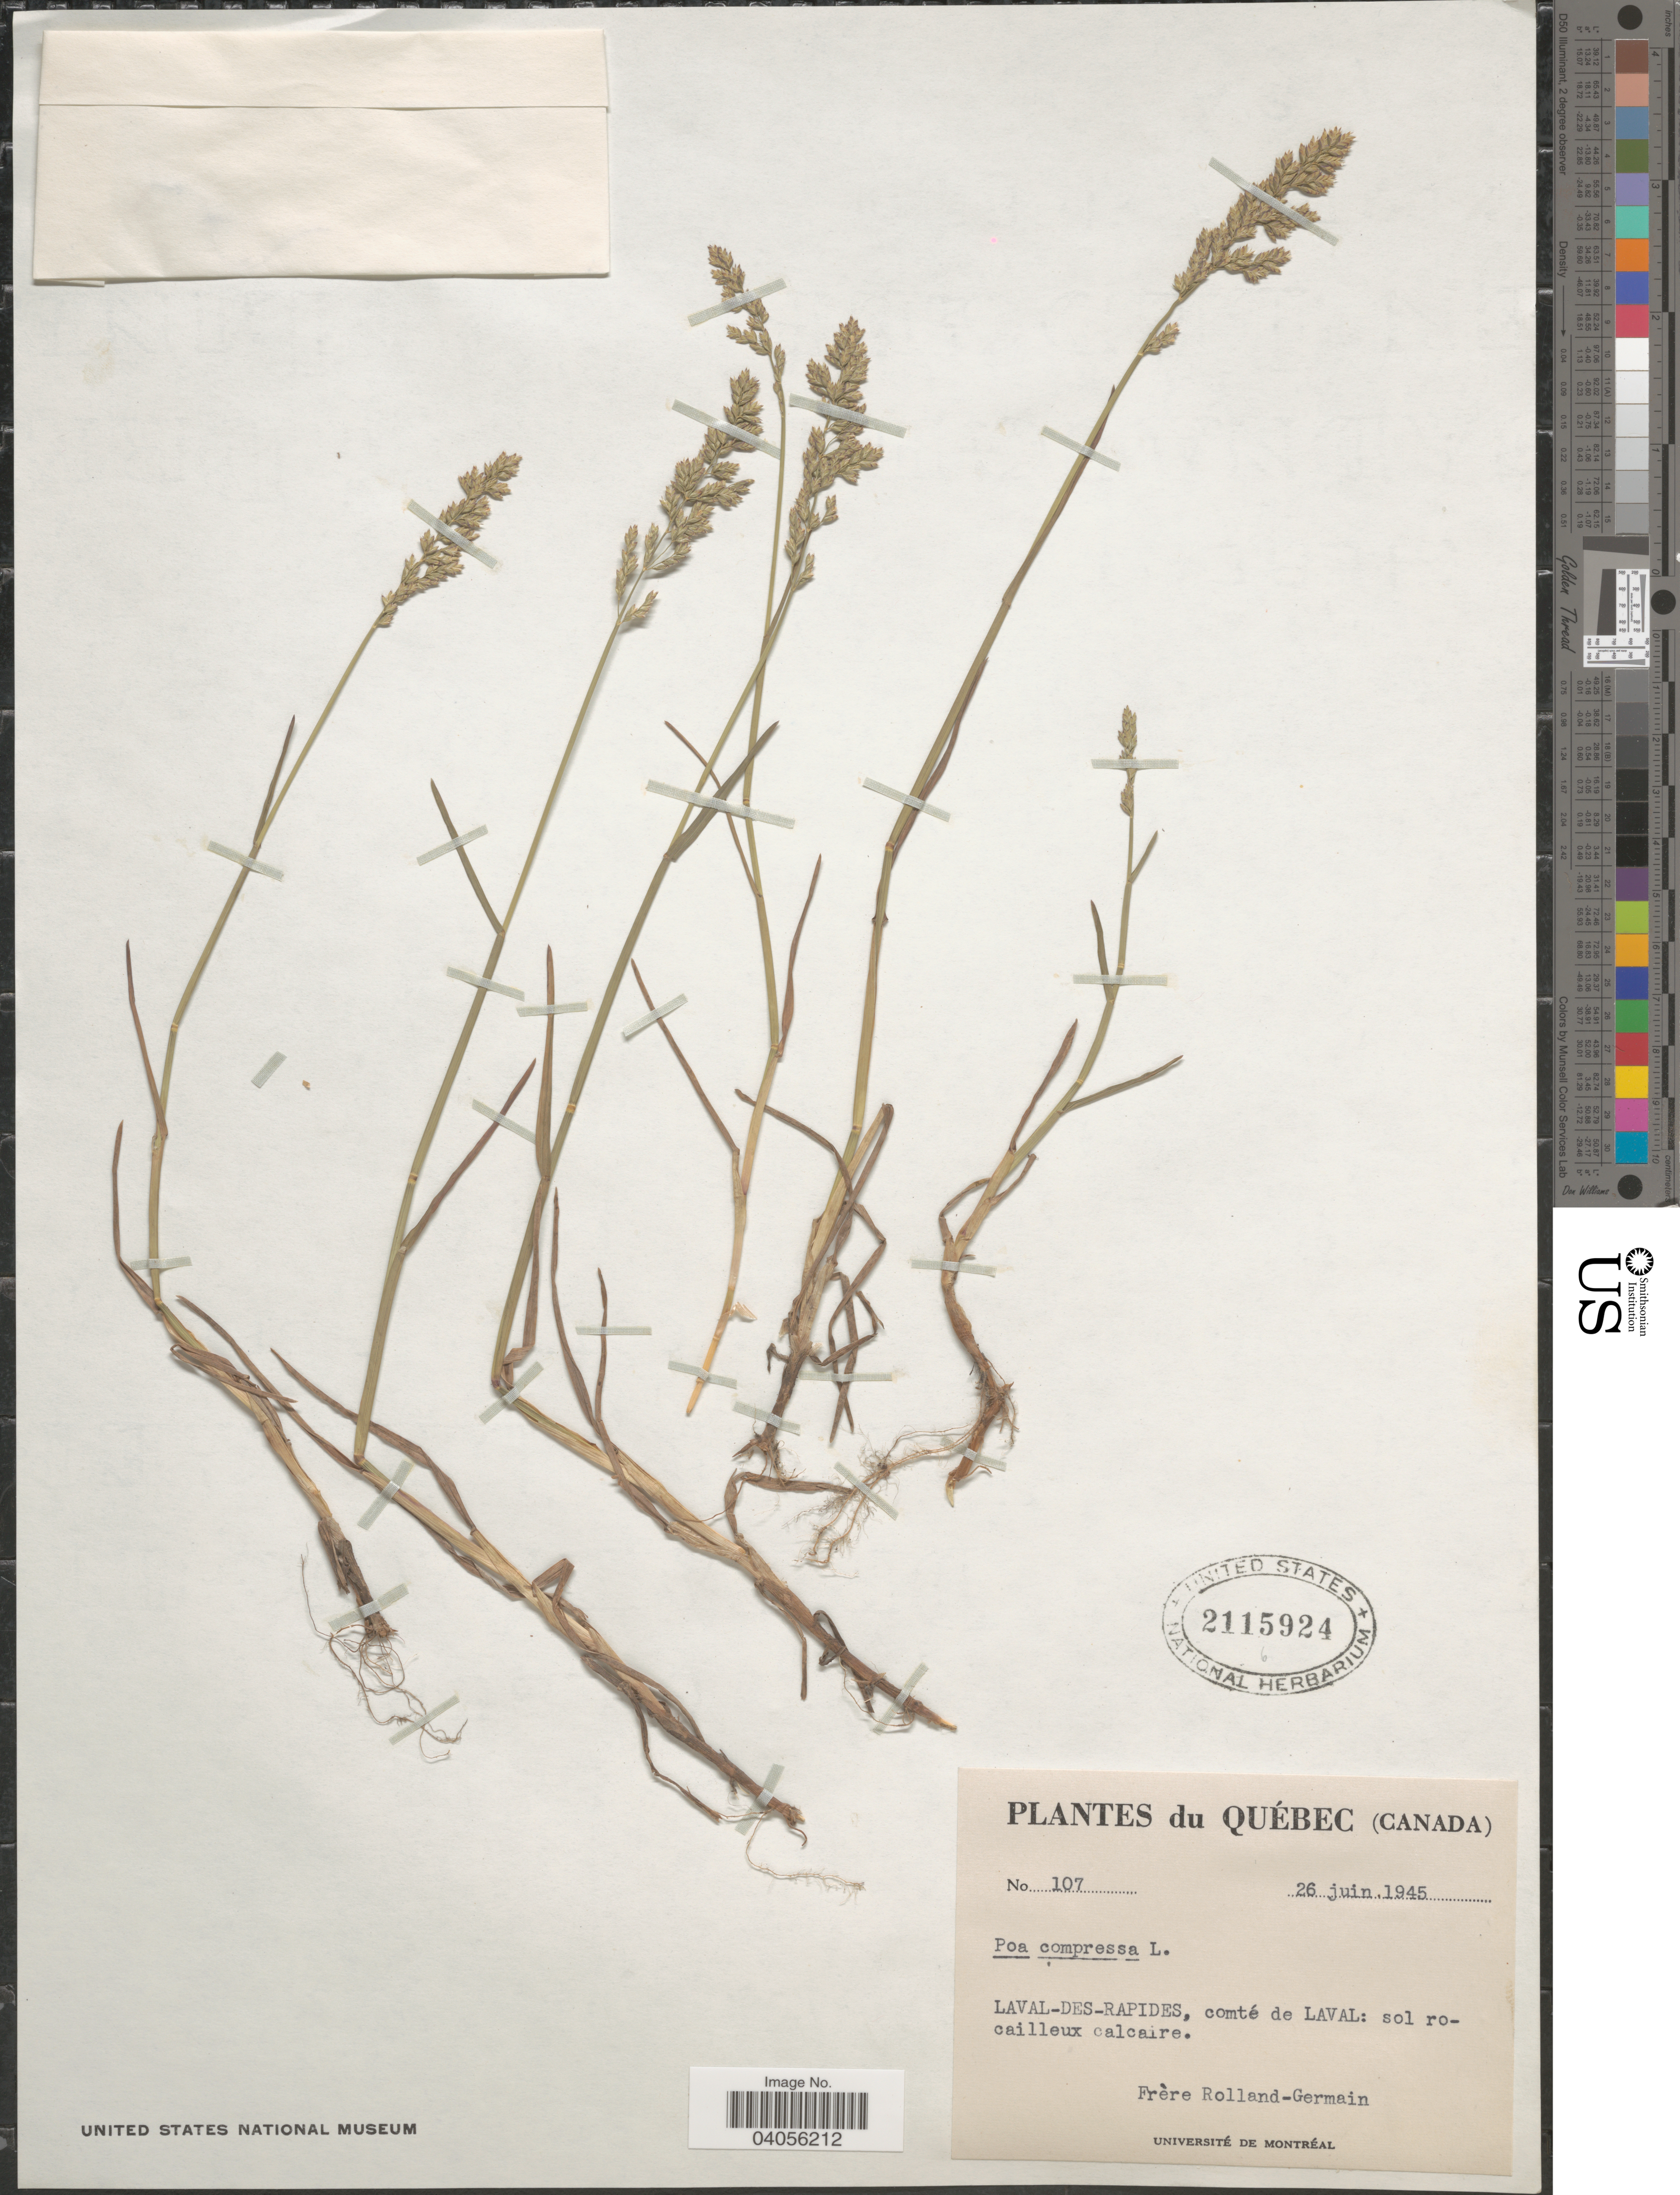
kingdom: Plantae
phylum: Tracheophyta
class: Liliopsida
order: Poales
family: Poaceae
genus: Poa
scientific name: Poa compressa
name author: L.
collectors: Rolland-Germain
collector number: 107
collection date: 1945-06-26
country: Canada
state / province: Quebec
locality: Laval-des-Rapides, comté de Laval.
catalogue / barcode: US 2115924